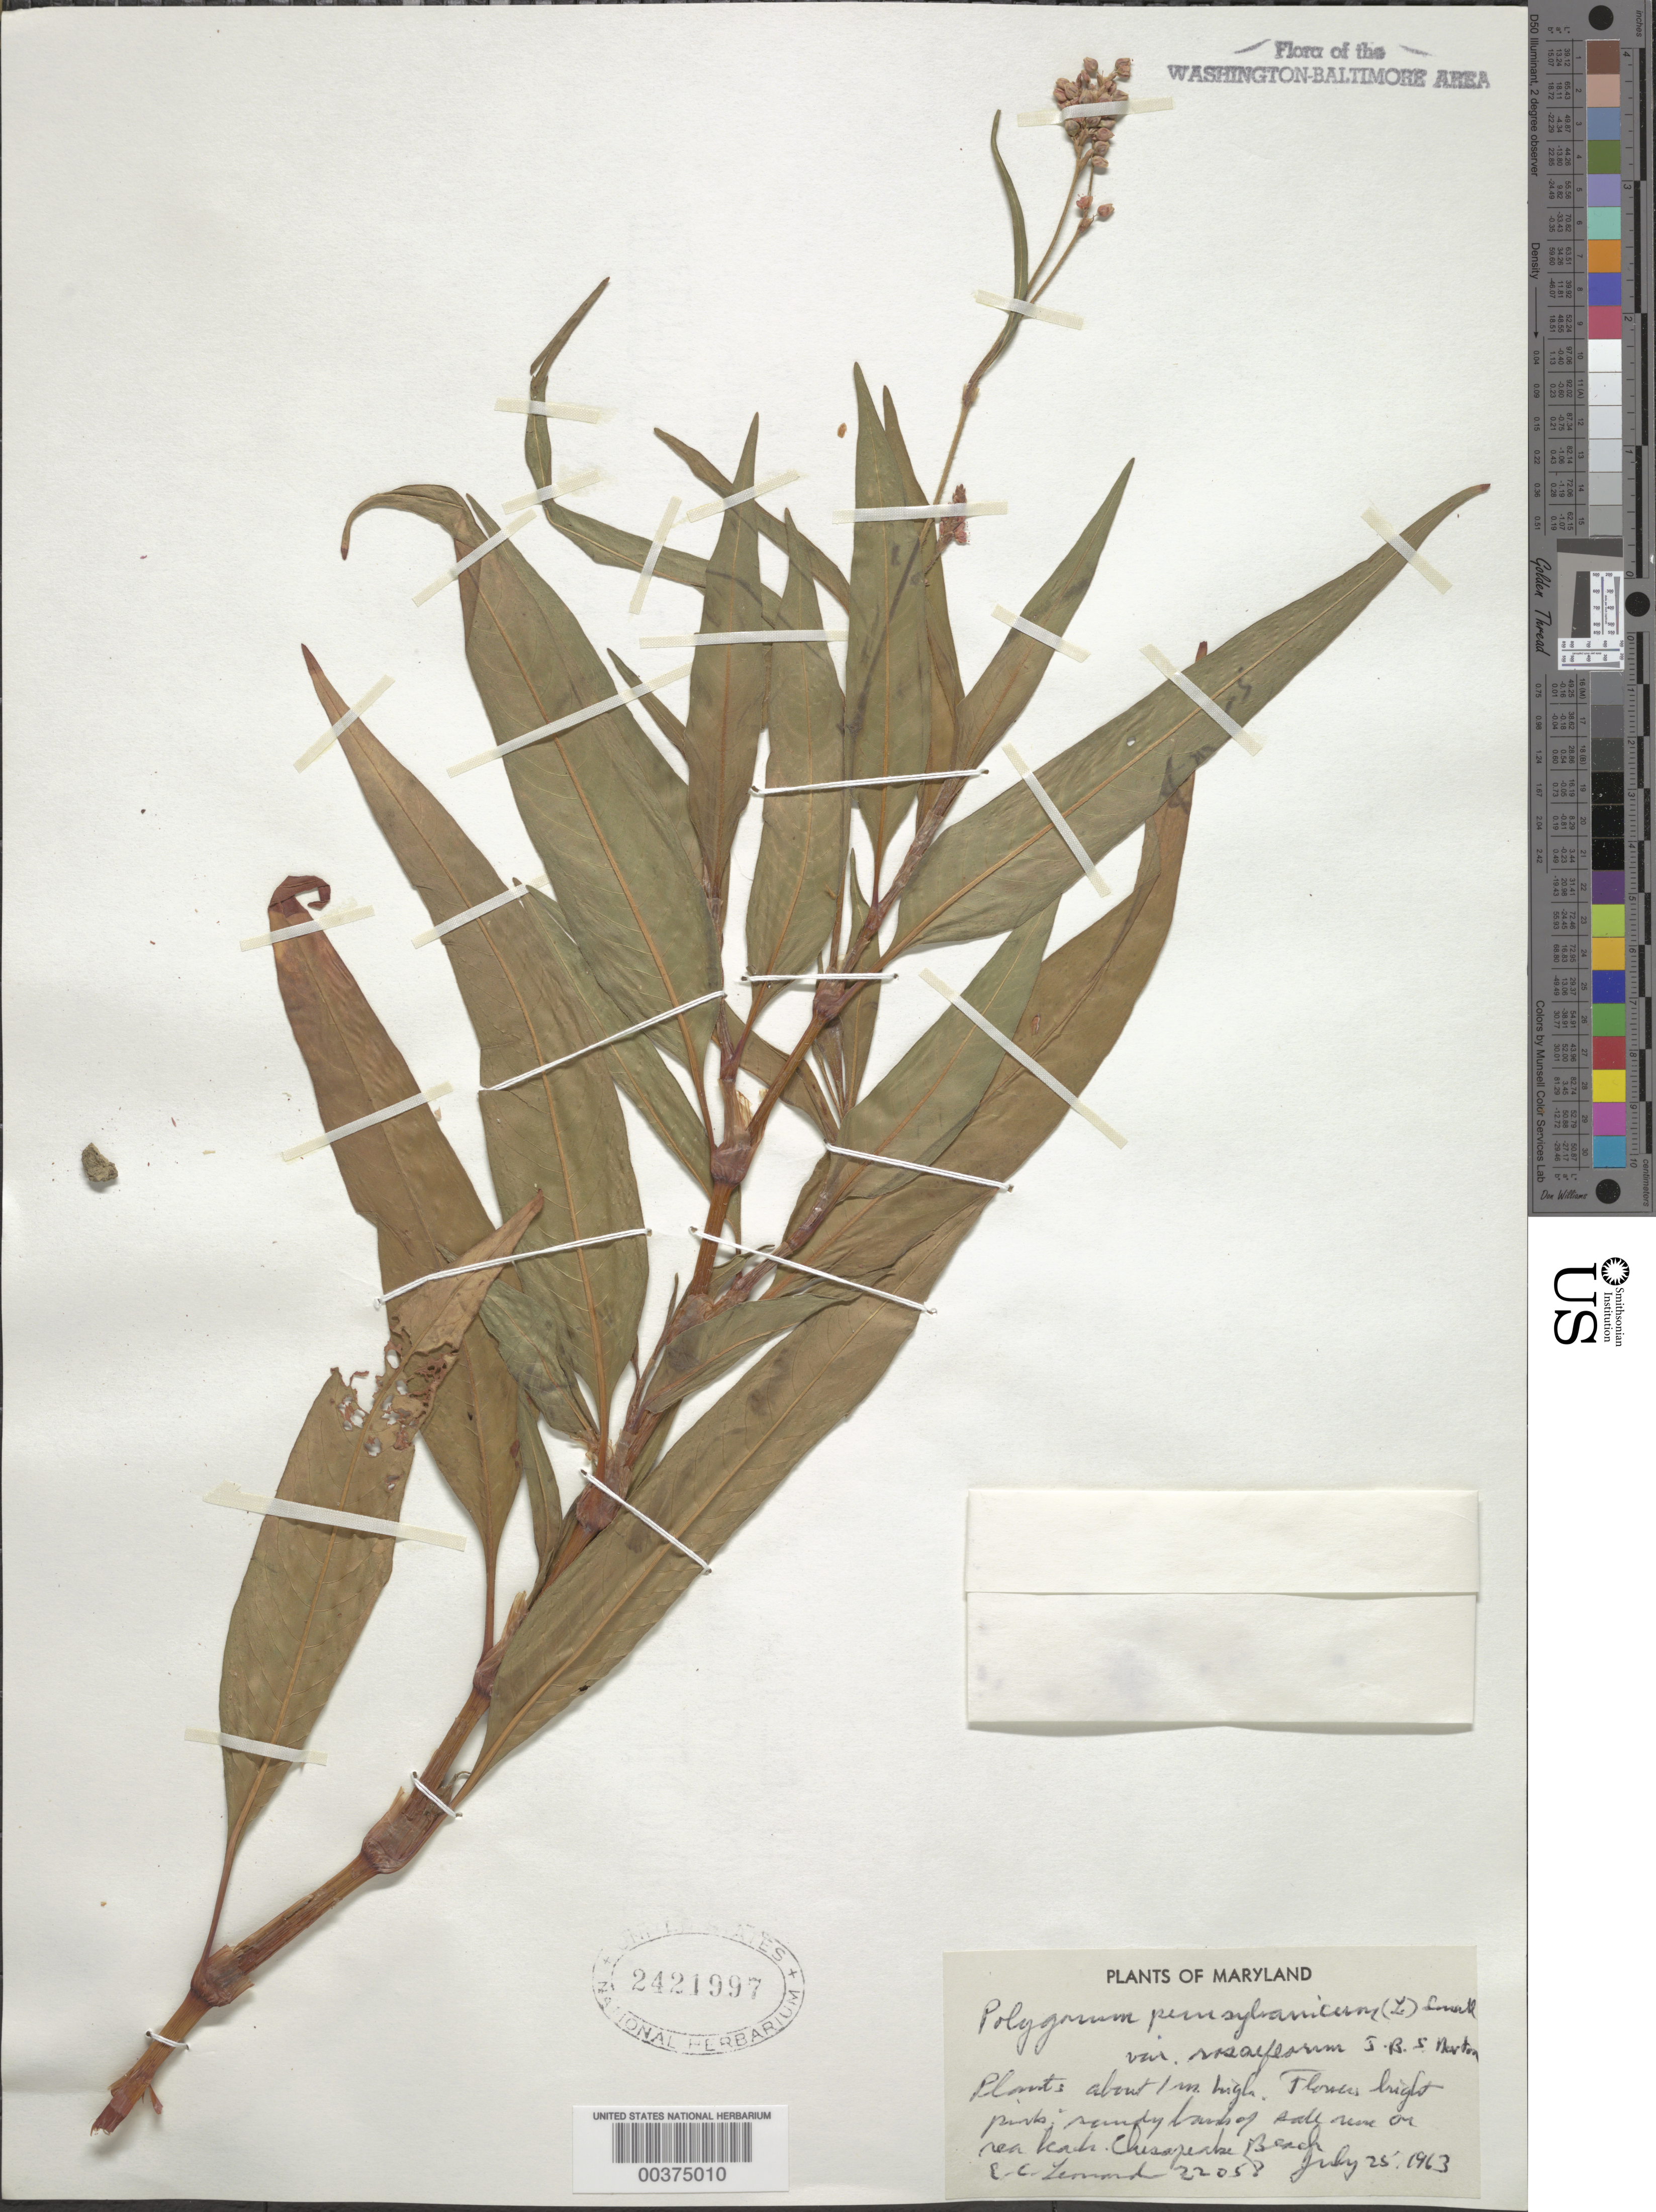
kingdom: Plantae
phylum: Tracheophyta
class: Magnoliopsida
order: Caryophyllales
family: Polygonaceae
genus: Persicaria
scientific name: Persicaria pensylvanica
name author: (L.) M. Gómez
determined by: Atha, D. E.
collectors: E. C. Leonard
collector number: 22058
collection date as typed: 25 Jul 1963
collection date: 1963-07-25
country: United States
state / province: Maryland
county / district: Calvert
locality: Chesapeake Beach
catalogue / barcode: US 2421997